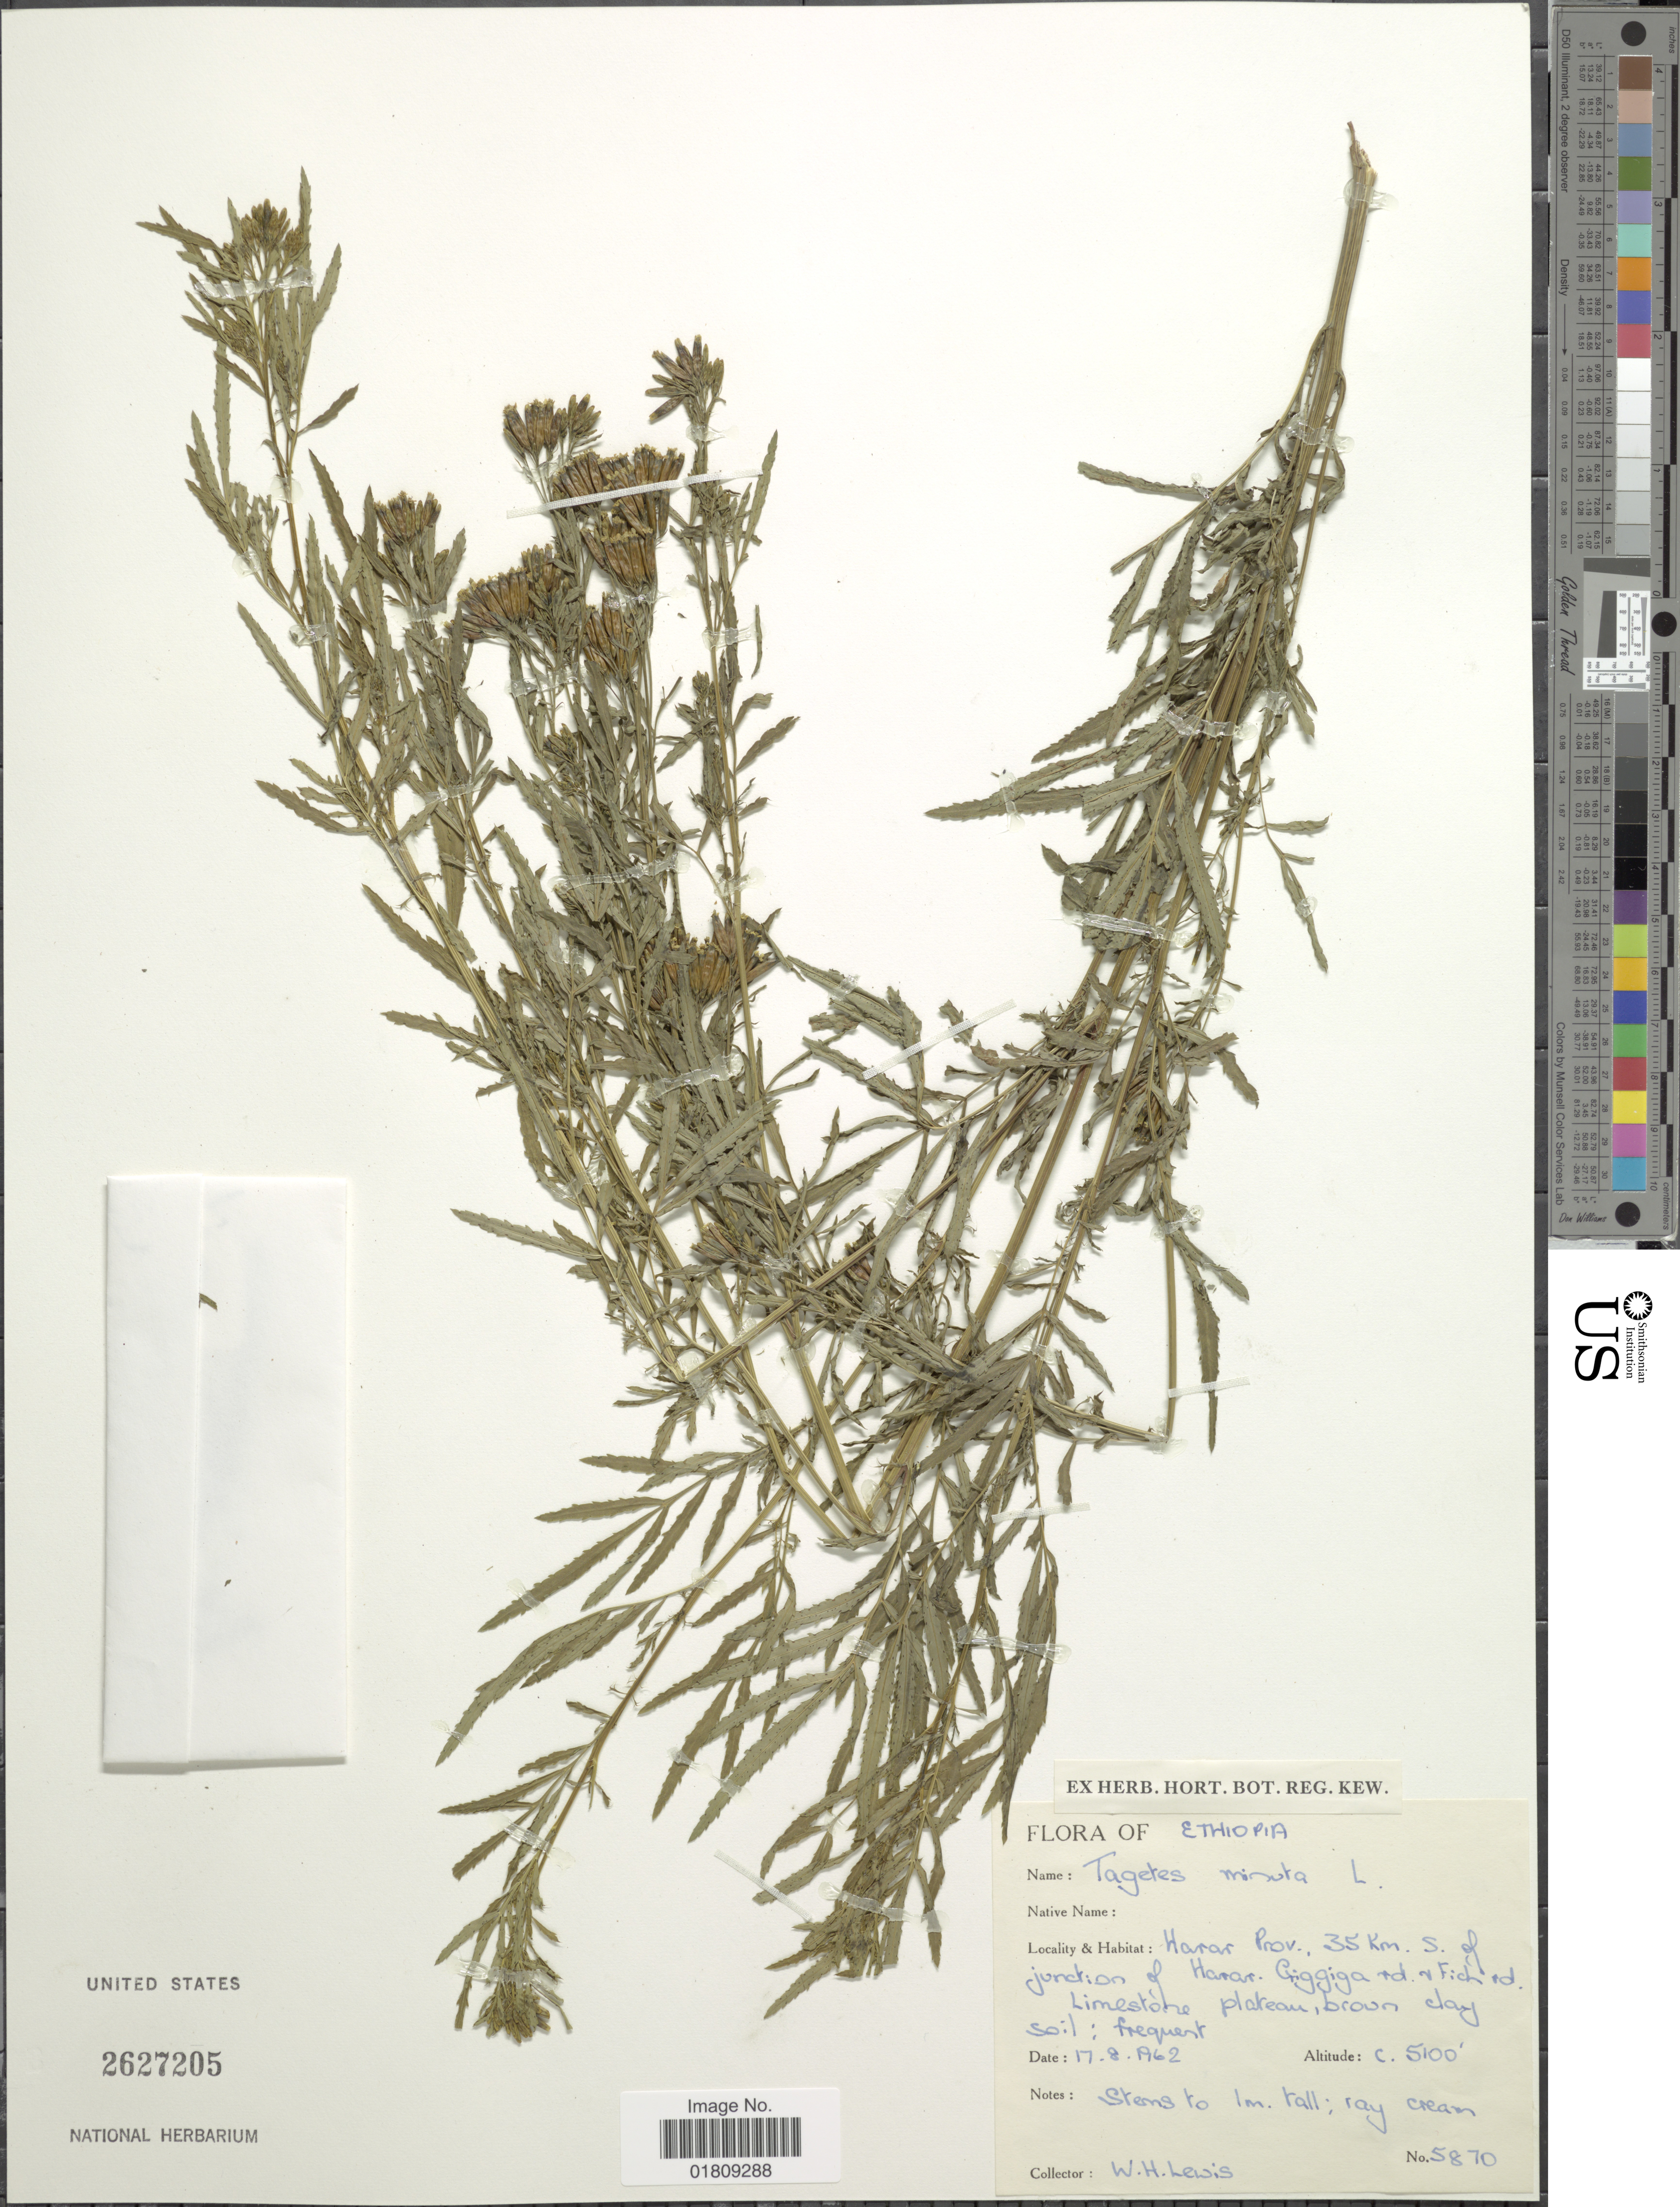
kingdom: Plantae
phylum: Tracheophyta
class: Magnoliopsida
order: Asterales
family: Asteraceae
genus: Tagetes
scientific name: Tagetes minuta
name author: L.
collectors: W. H. Lewis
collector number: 5870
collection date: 1962-08-17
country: Ethiopia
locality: Harar Prov., 35 km S. of junction of Harar, Giggiga rd. v. Fich rd. [interpreted]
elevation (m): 1554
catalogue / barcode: US 2627205